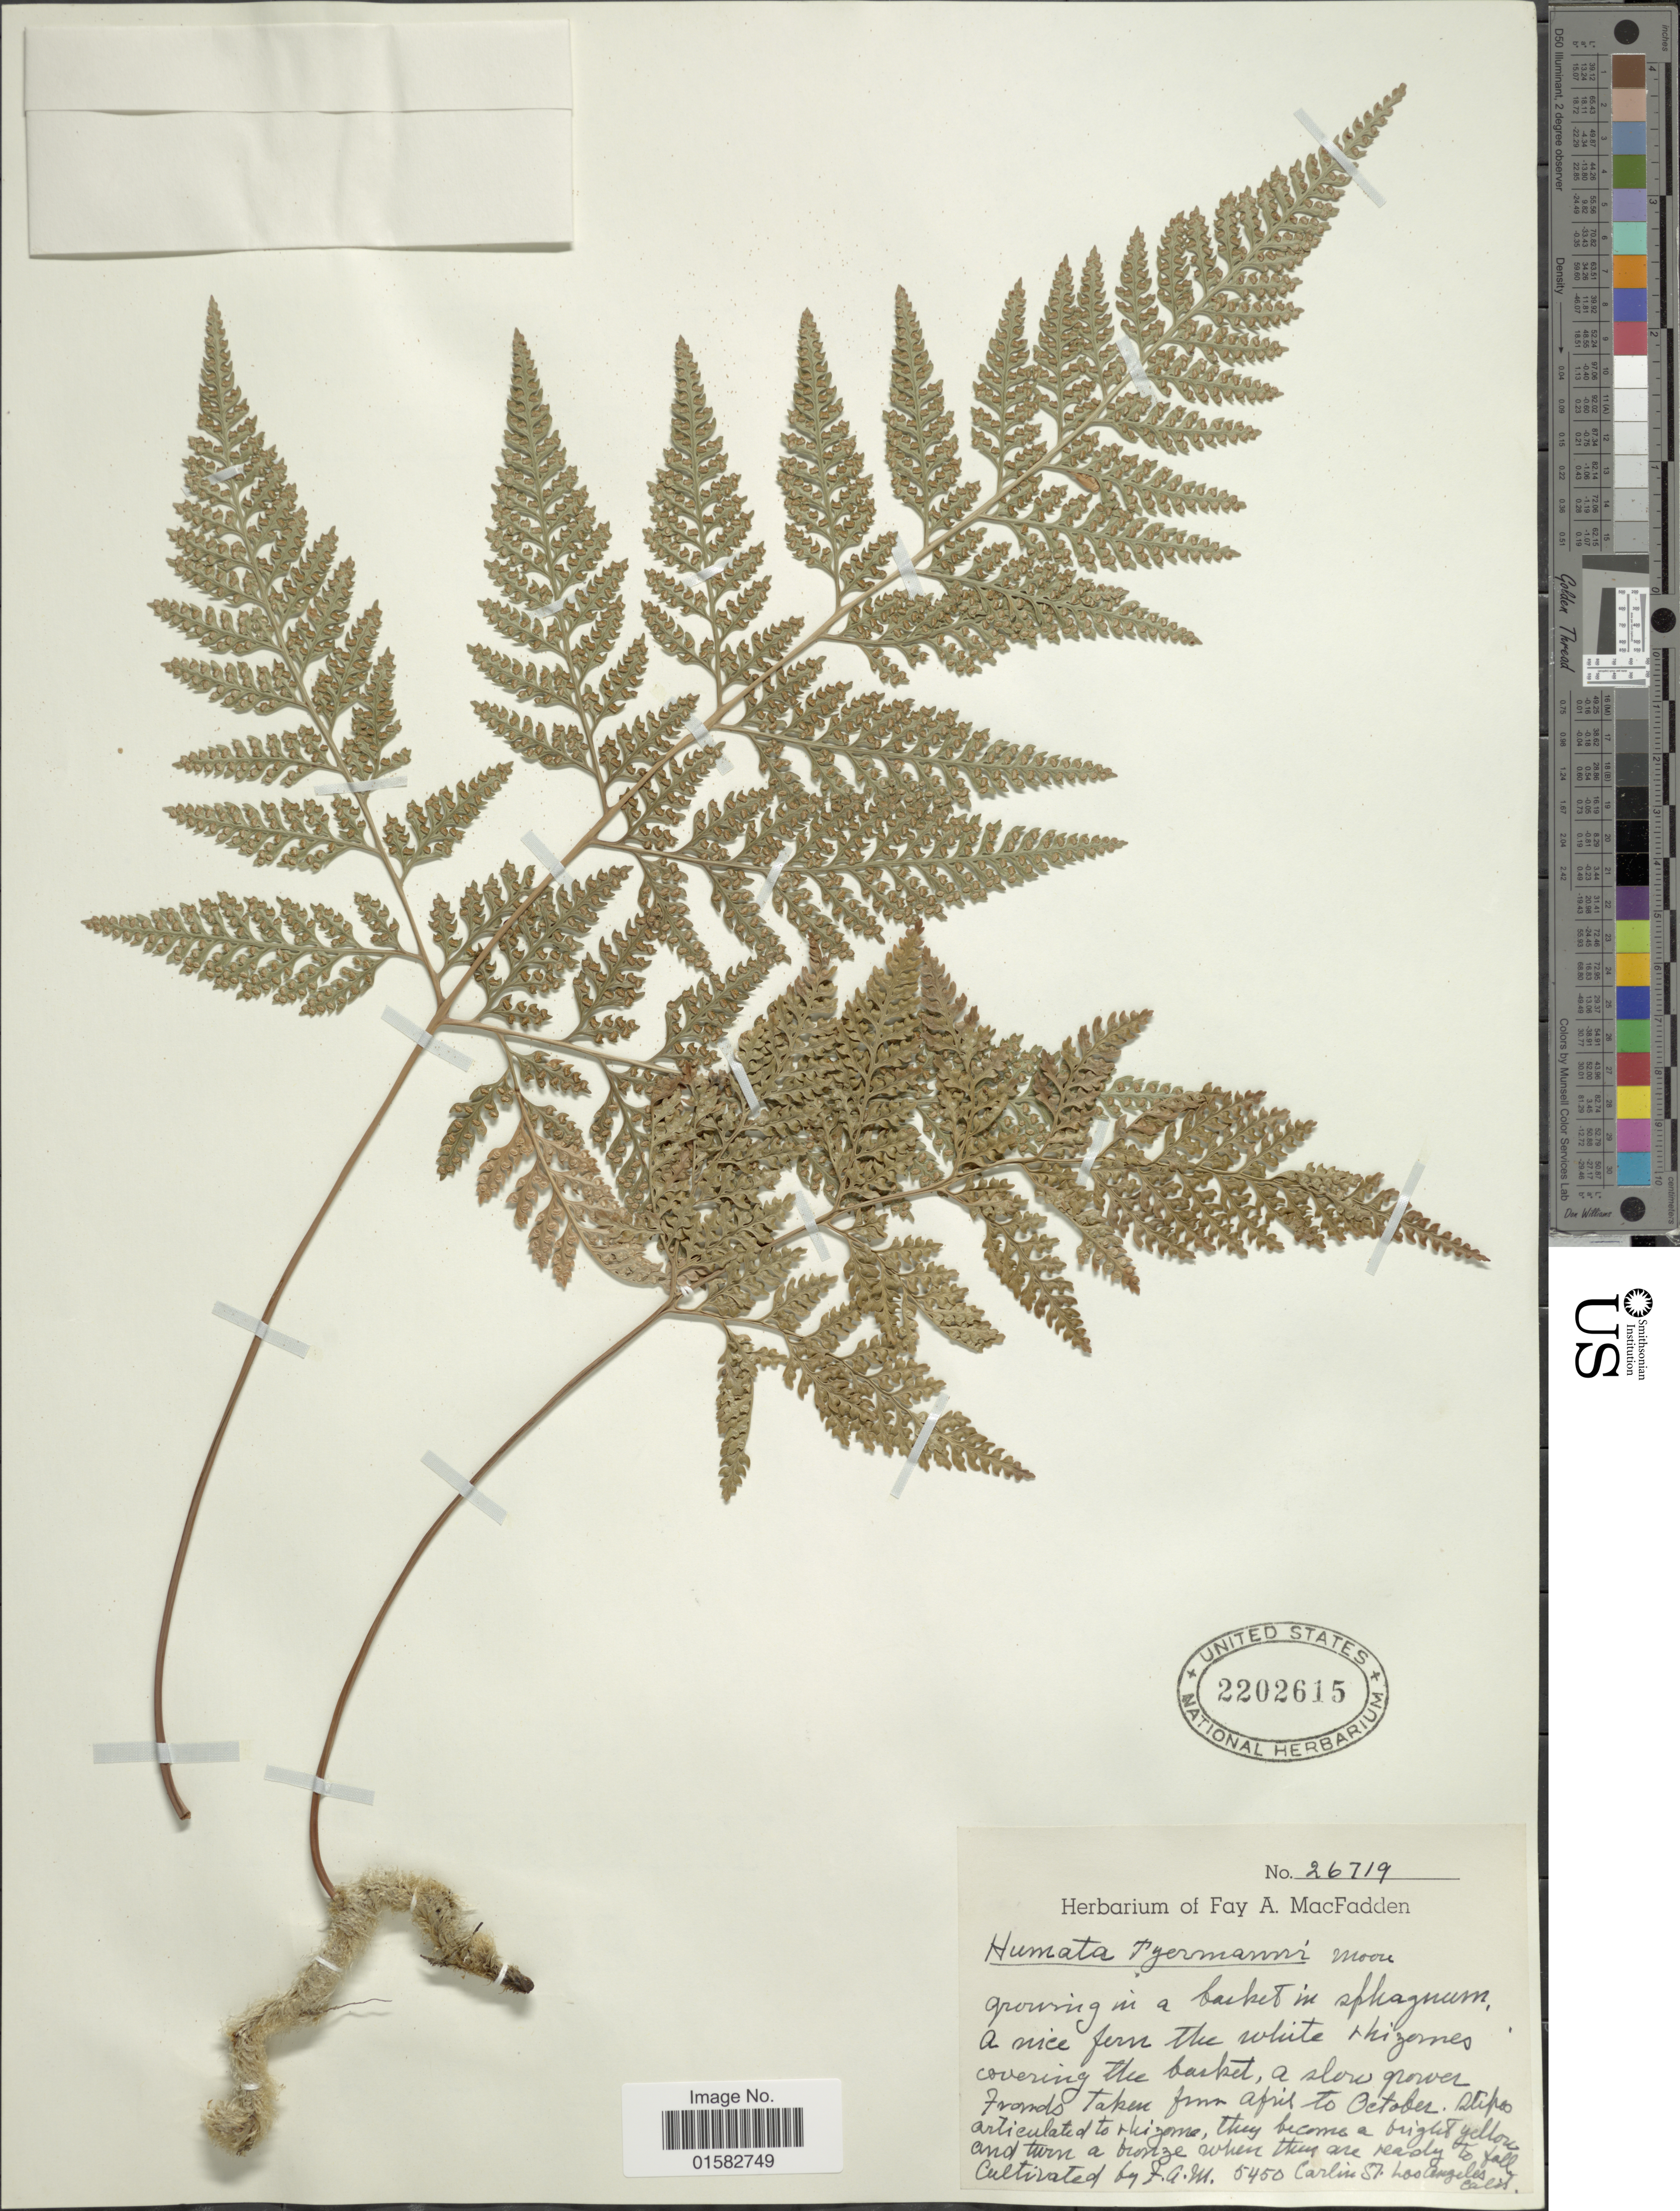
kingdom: Plantae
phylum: Tracheophyta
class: Polypodiopsida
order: Polypodiales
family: Davalliaceae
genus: Davallia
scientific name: Davallia griffithiana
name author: Hook.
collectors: F. MacFadden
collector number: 26719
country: United States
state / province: California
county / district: Los Angeles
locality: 5450 Carlin st. Los Angeles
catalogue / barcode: US 2202615